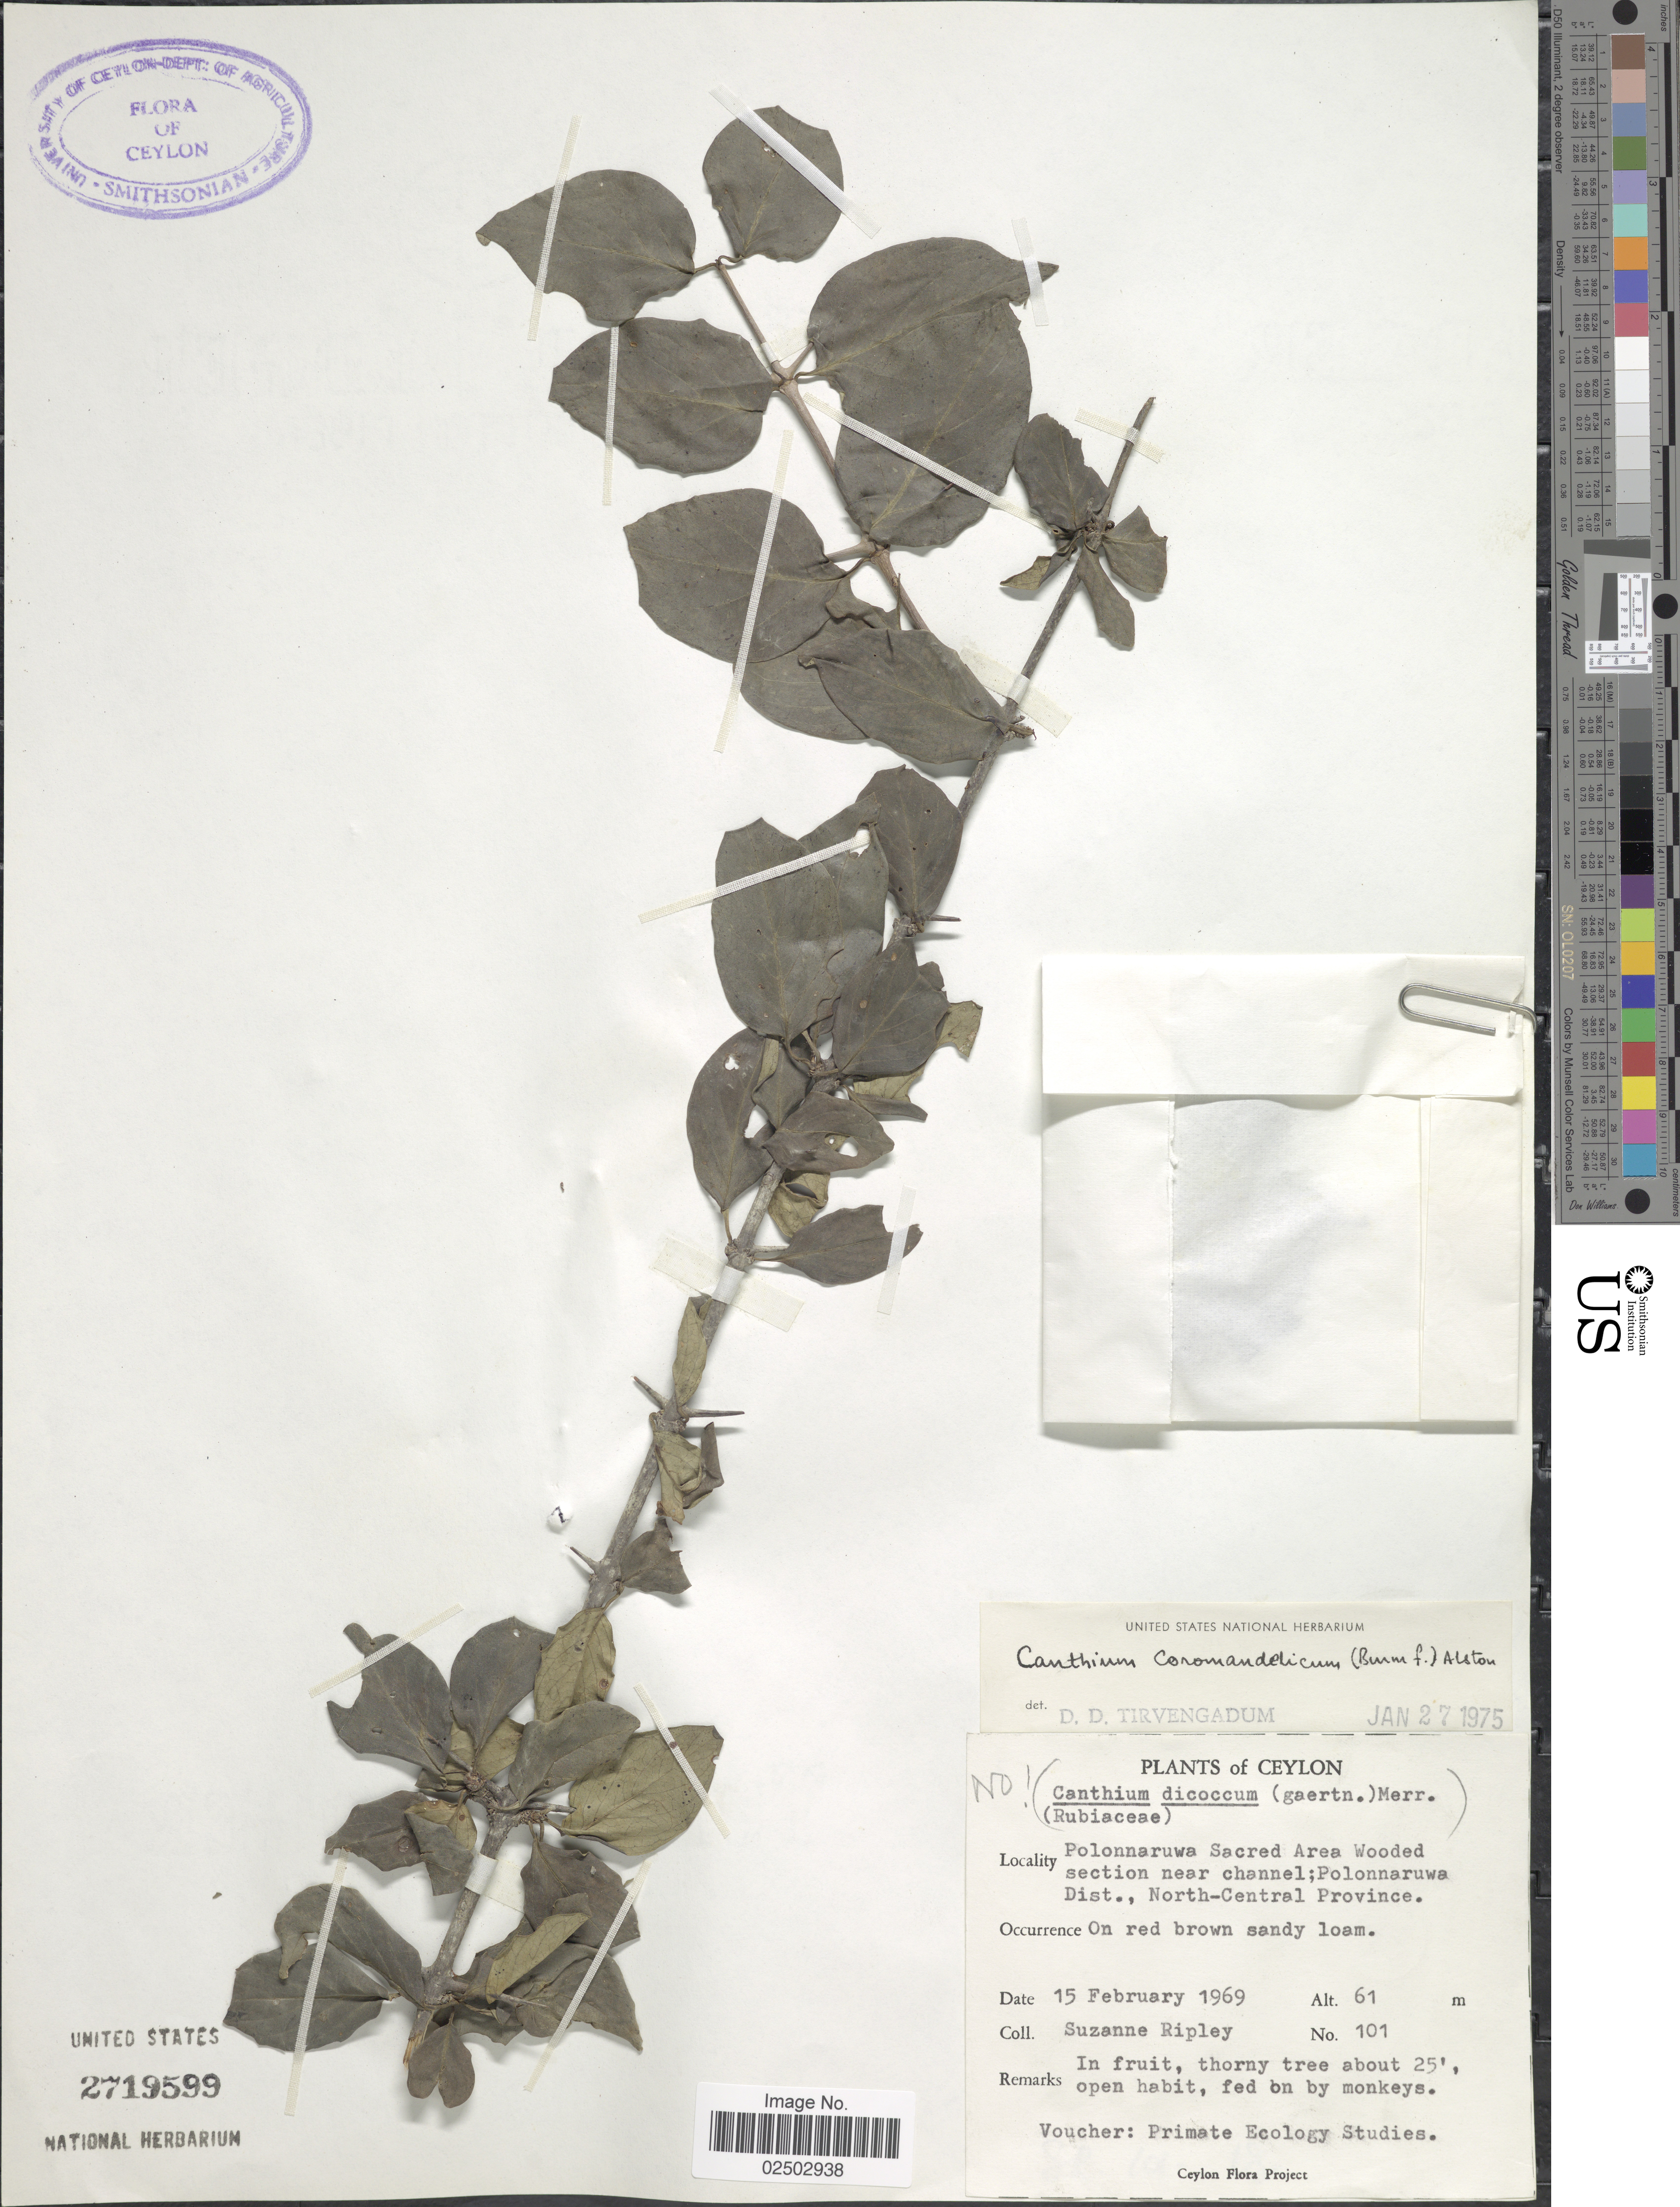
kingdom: Plantae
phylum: Tracheophyta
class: Magnoliopsida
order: Gentianales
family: Rubiaceae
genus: Canthium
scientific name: Canthium coromandelicum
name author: (Burm. f.) Alston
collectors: S. Ripley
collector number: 101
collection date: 1969-02-15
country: Sri Lanka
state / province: North Central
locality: Ceylon, Polonnaruwa Sacred Area Wooded section near channel, Polonnaruwa Dist., North-Central Province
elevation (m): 61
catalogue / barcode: US 2719599